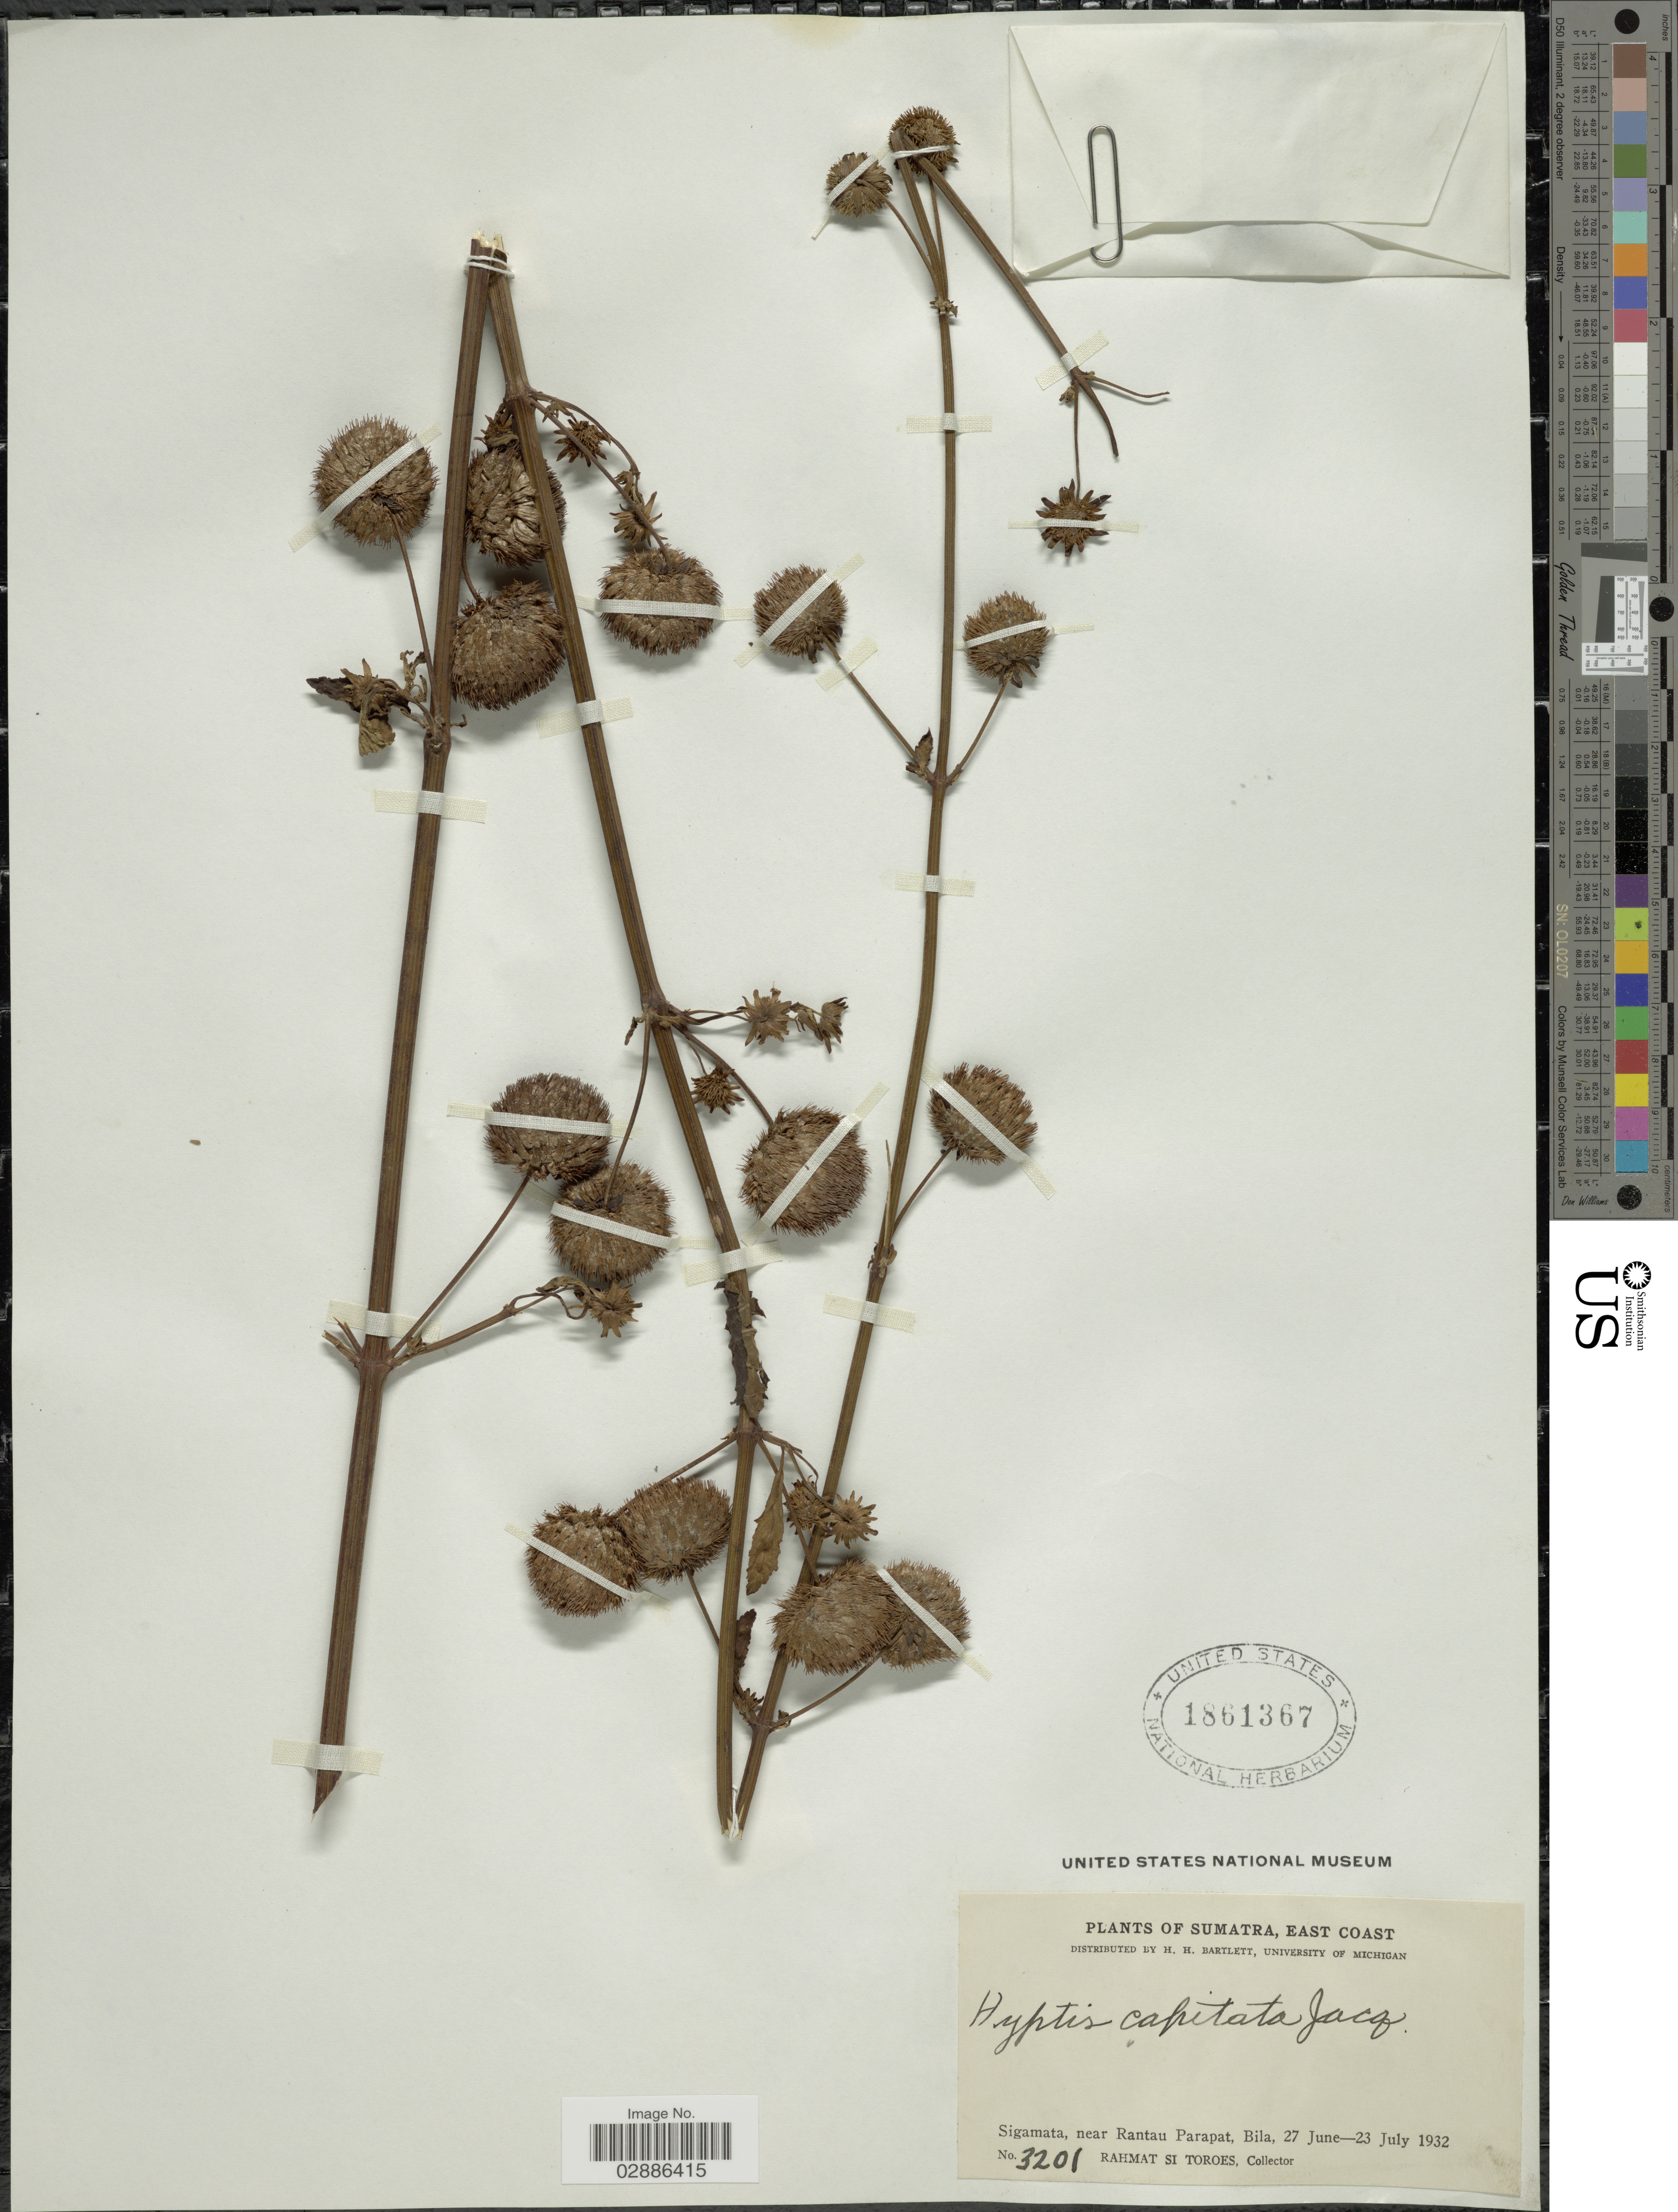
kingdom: Plantae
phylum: Tracheophyta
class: Magnoliopsida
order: Lamiales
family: Lamiaceae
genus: Hyptis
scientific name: Hyptis capitata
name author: Jacq.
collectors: Rahmat Si Boeea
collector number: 3201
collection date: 1932-06-27/1932-07-23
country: Indonesia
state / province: Sumatra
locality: Sumatra, East Coast, Sigamata, near Rantau Parapat, Bila.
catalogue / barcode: US 1861367